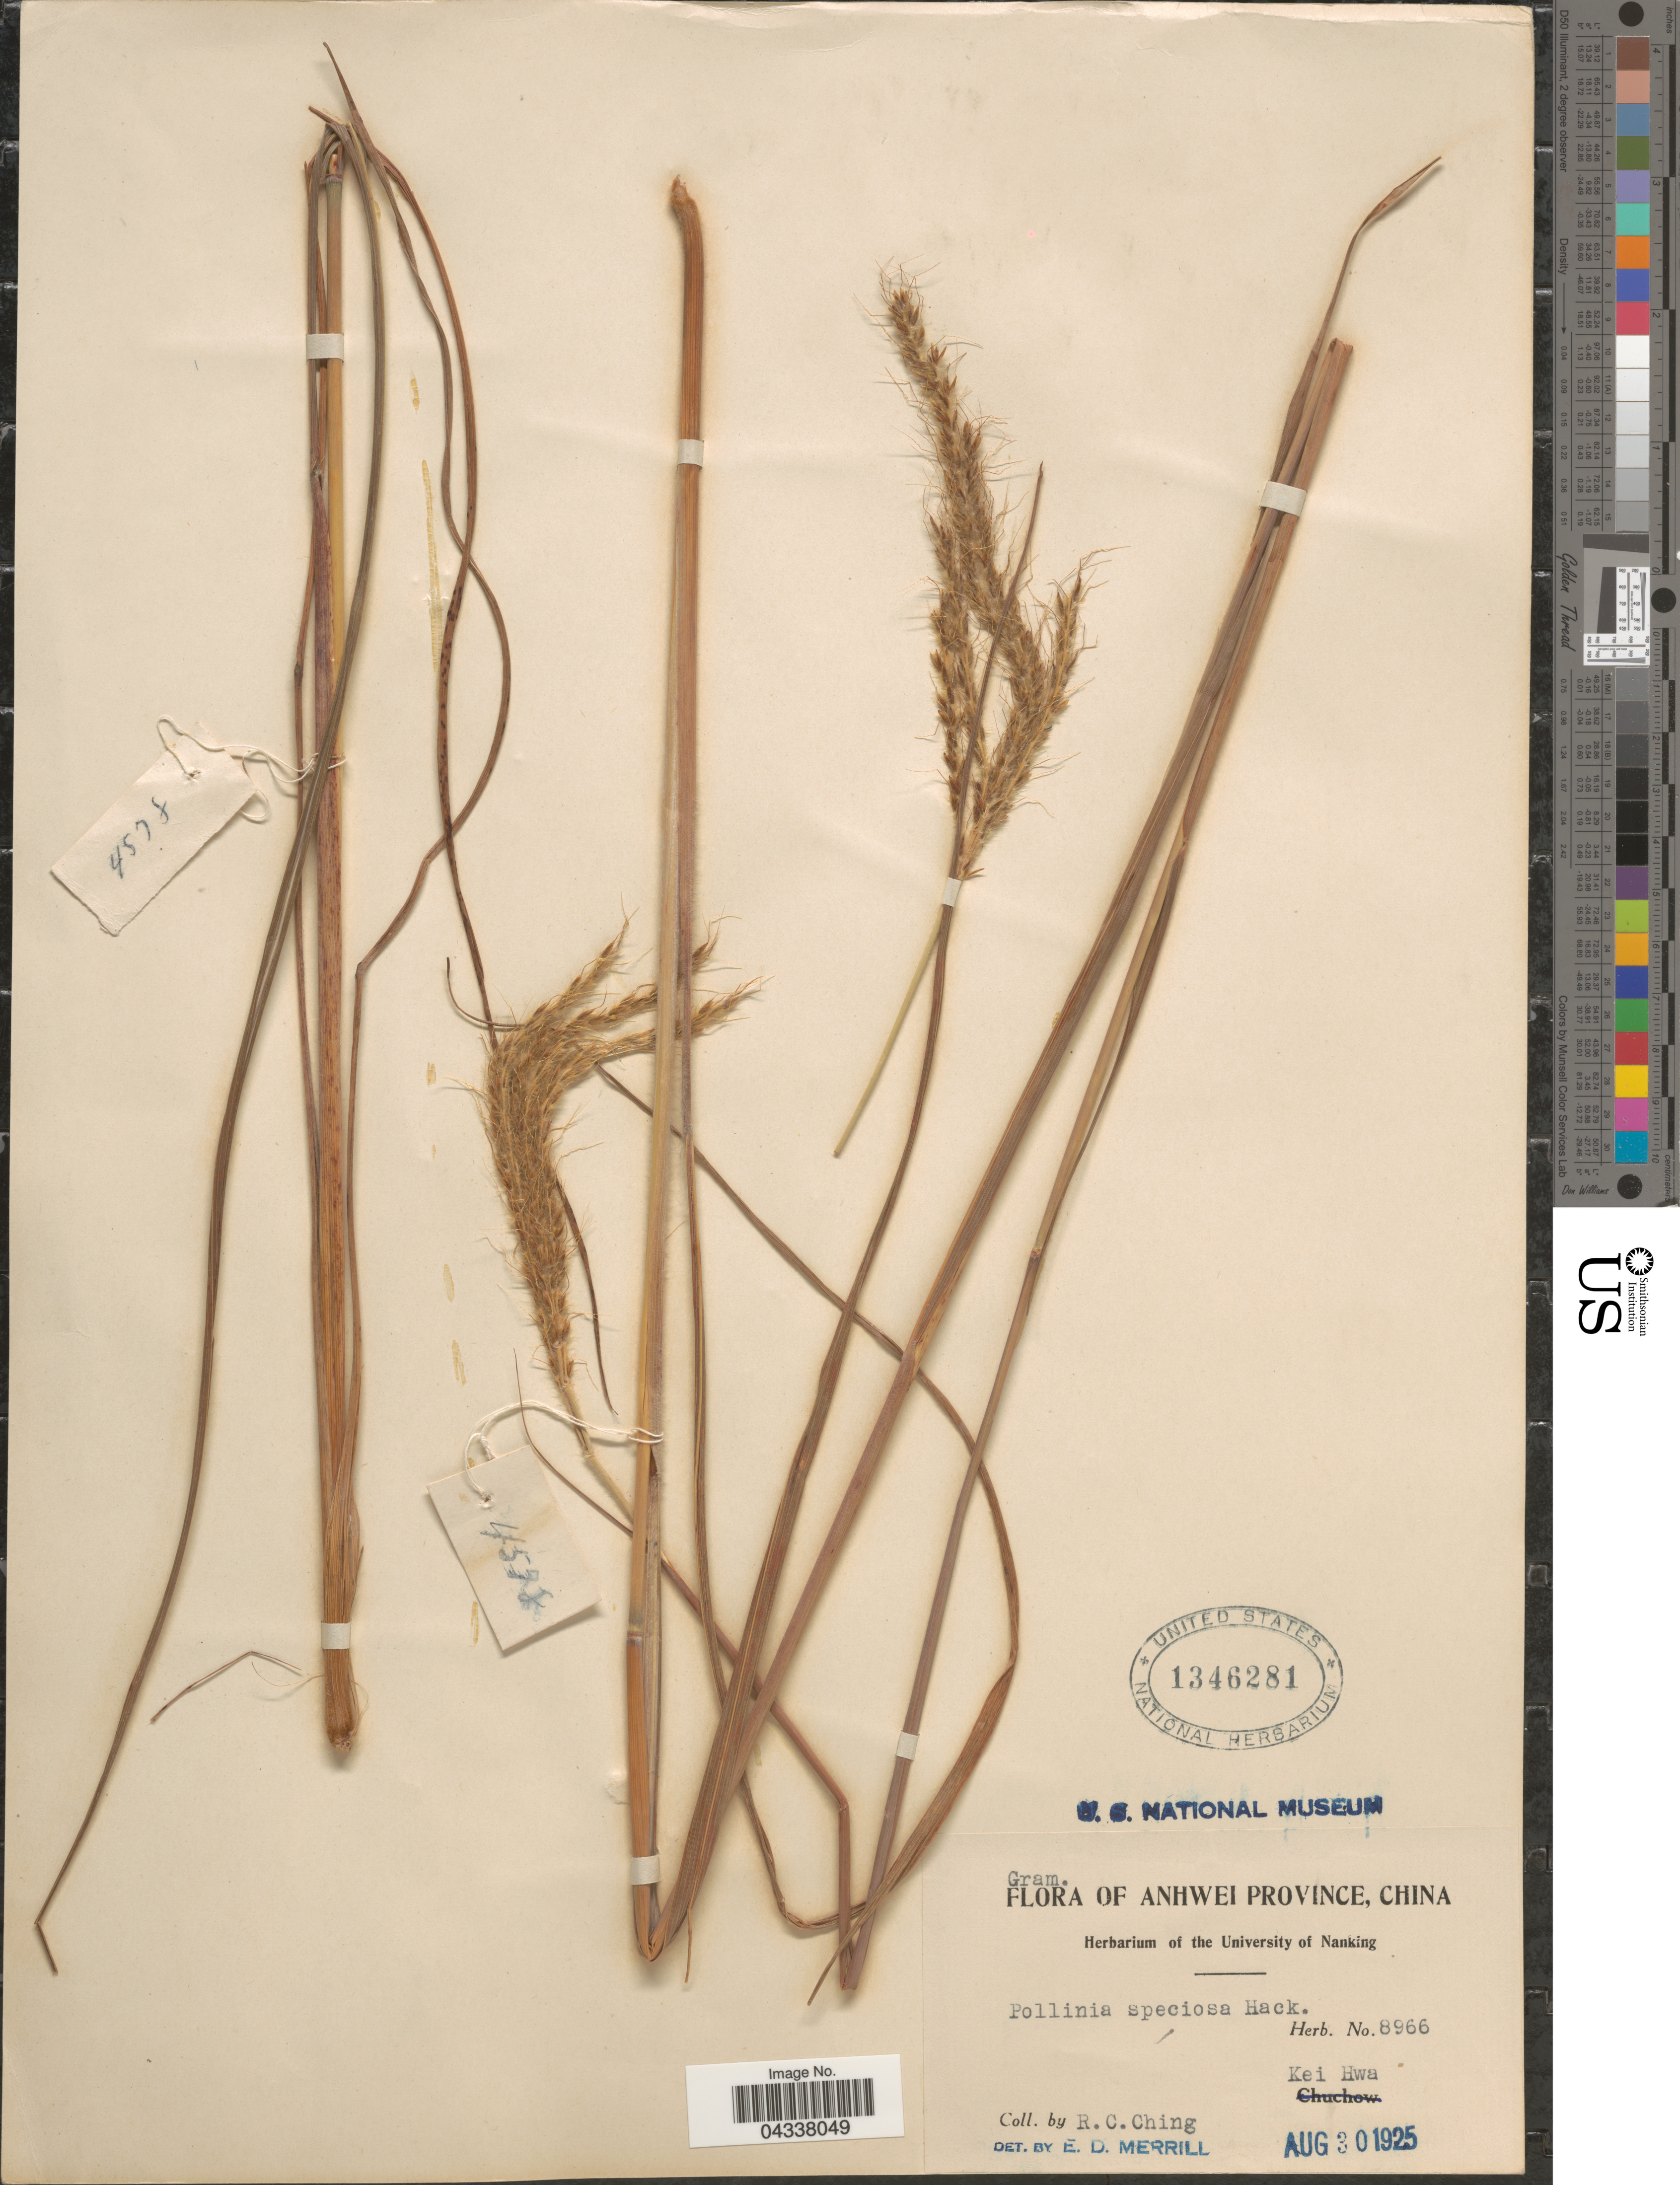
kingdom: Plantae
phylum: Tracheophyta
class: Liliopsida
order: Poales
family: Poaceae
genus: Pseudopogonatherum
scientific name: Pseudopogonatherum speciosum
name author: (Debeaux) Ohwi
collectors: R. C. Ching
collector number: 8966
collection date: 1925-08-30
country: China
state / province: Anhui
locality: Anhwei Province. Kei Hwa.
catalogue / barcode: US 1346281